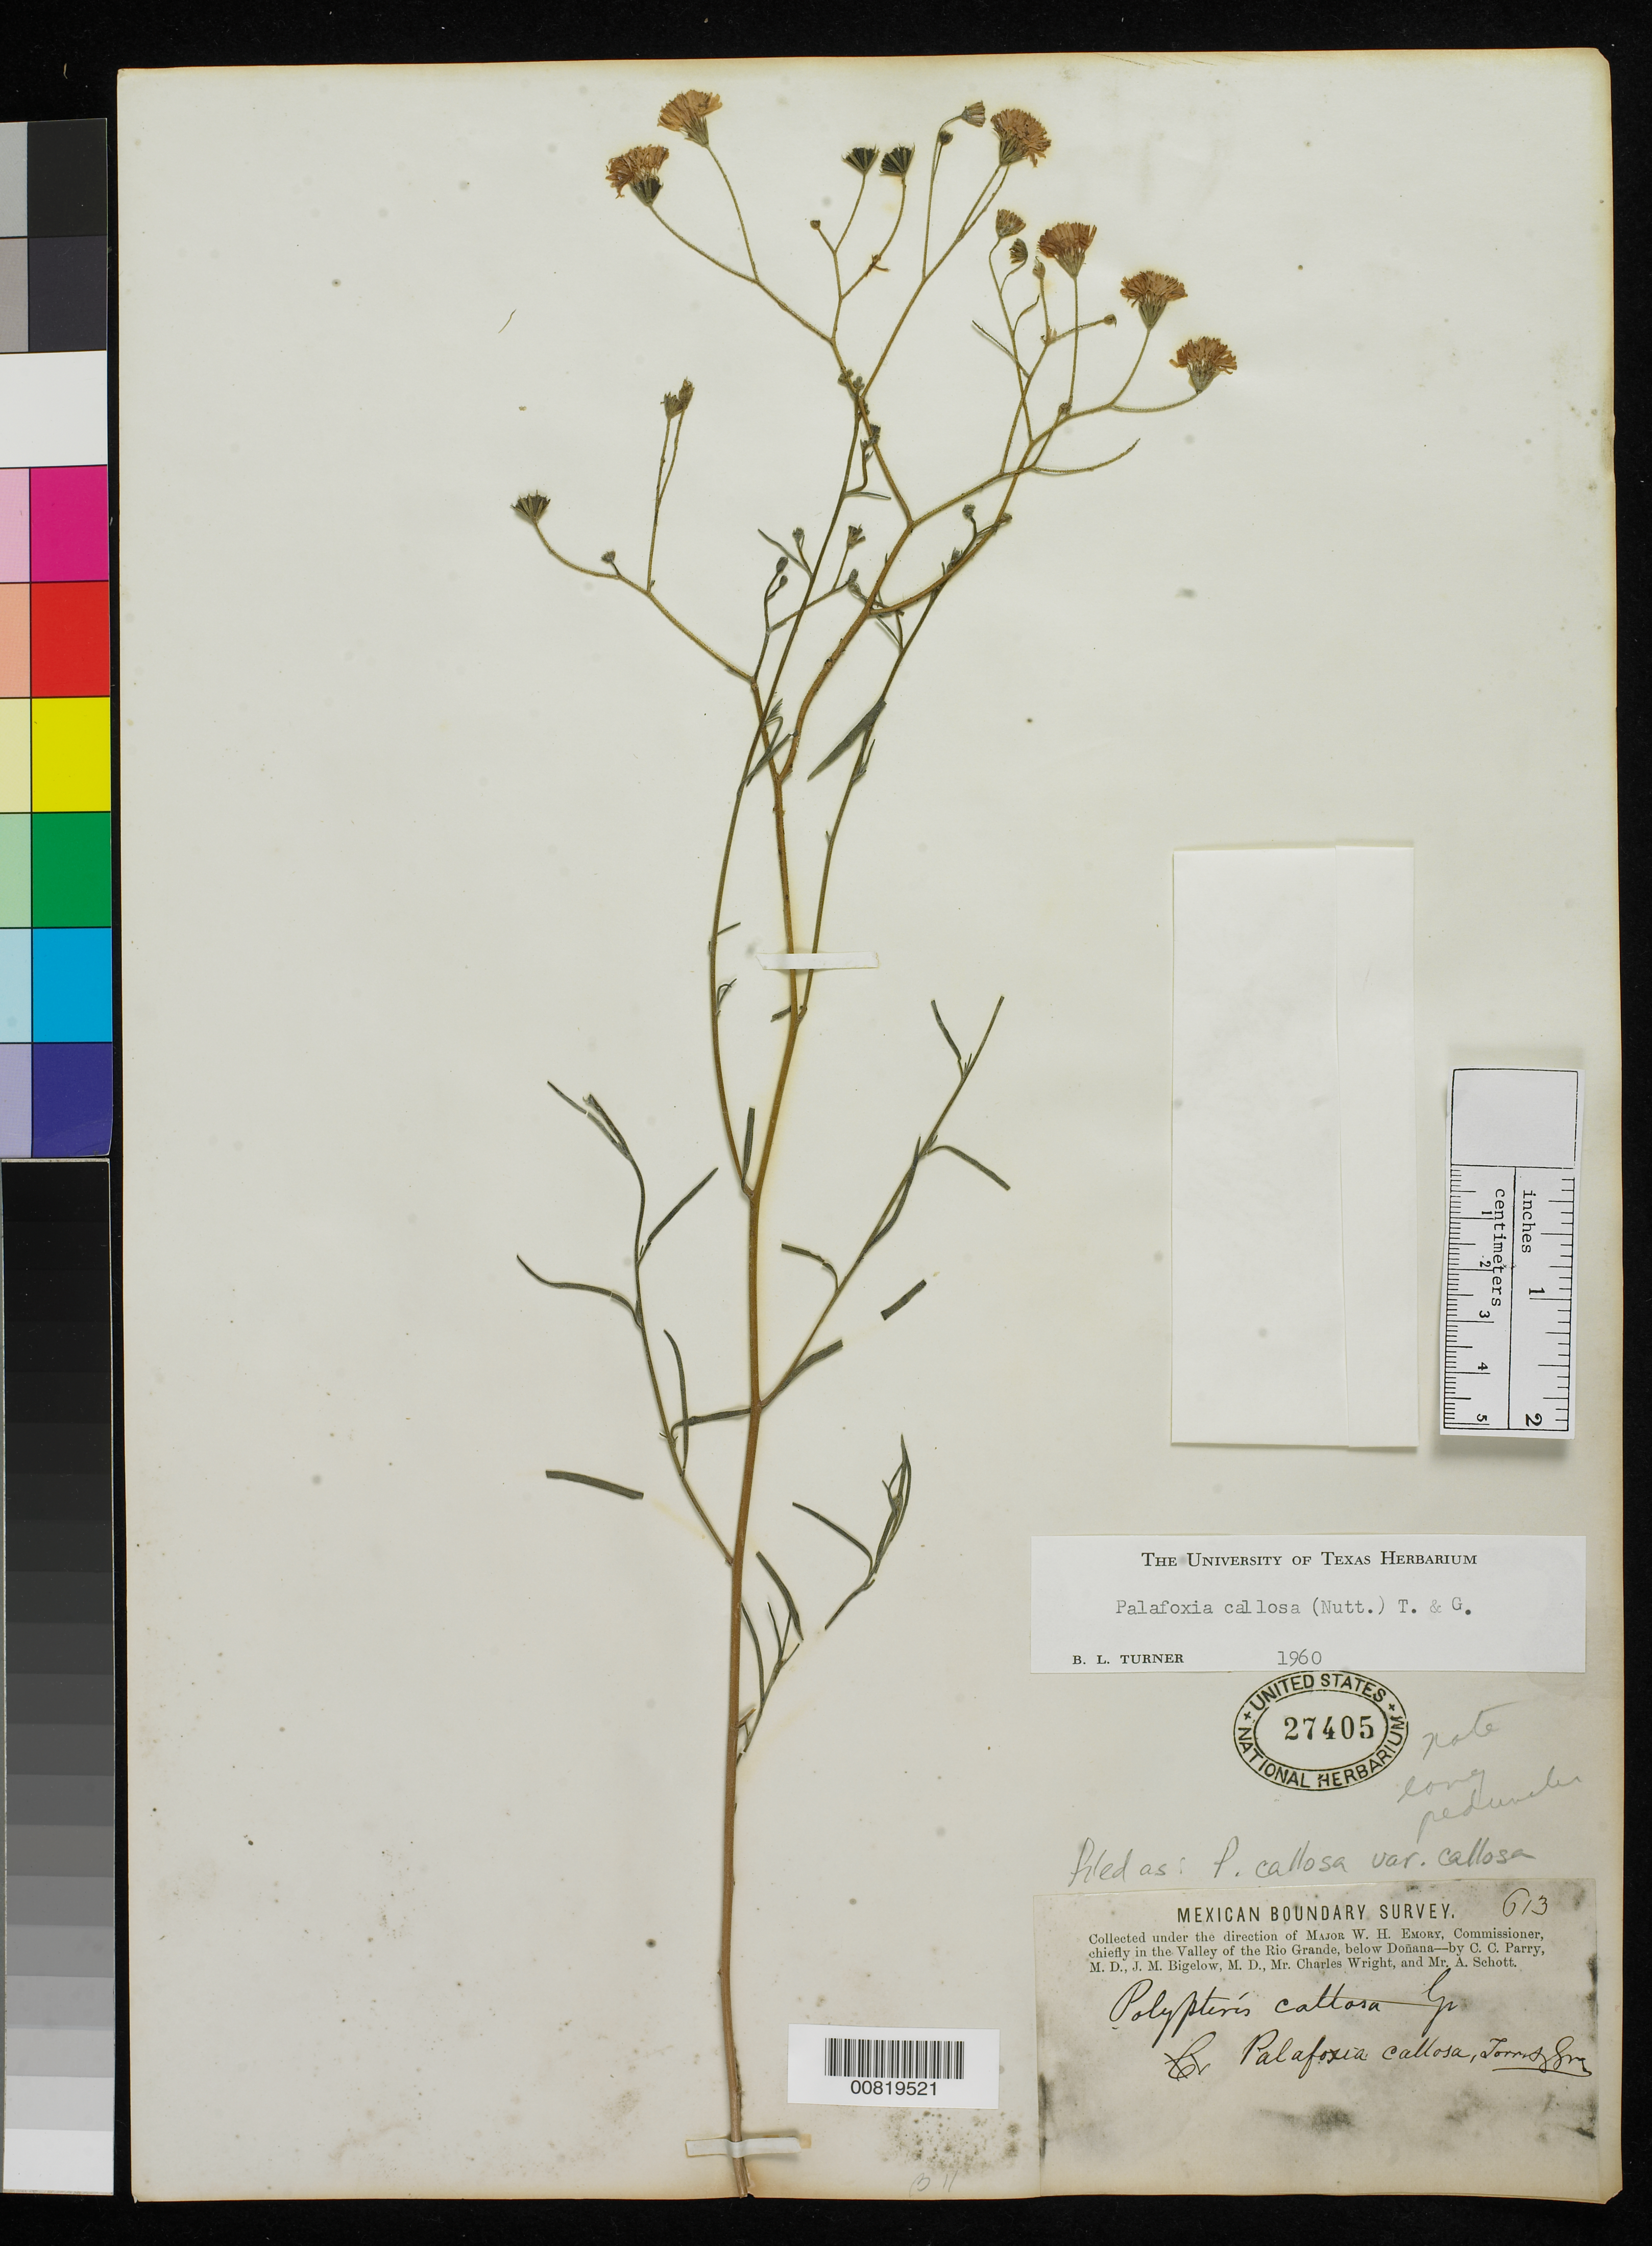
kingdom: Plantae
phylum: Tracheophyta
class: Magnoliopsida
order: Asterales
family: Asteraceae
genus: Palafoxia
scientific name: Palafoxia callosa var. callosa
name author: (Nutt.) Torr. & A. Gray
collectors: C. C. Parry, J. M. Bigelow, C. Wright & A. C. V. Schott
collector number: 613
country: United States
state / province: New Mexico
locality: Valley of the Rio Grande, below Doñana, New Mexico.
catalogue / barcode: US 27405